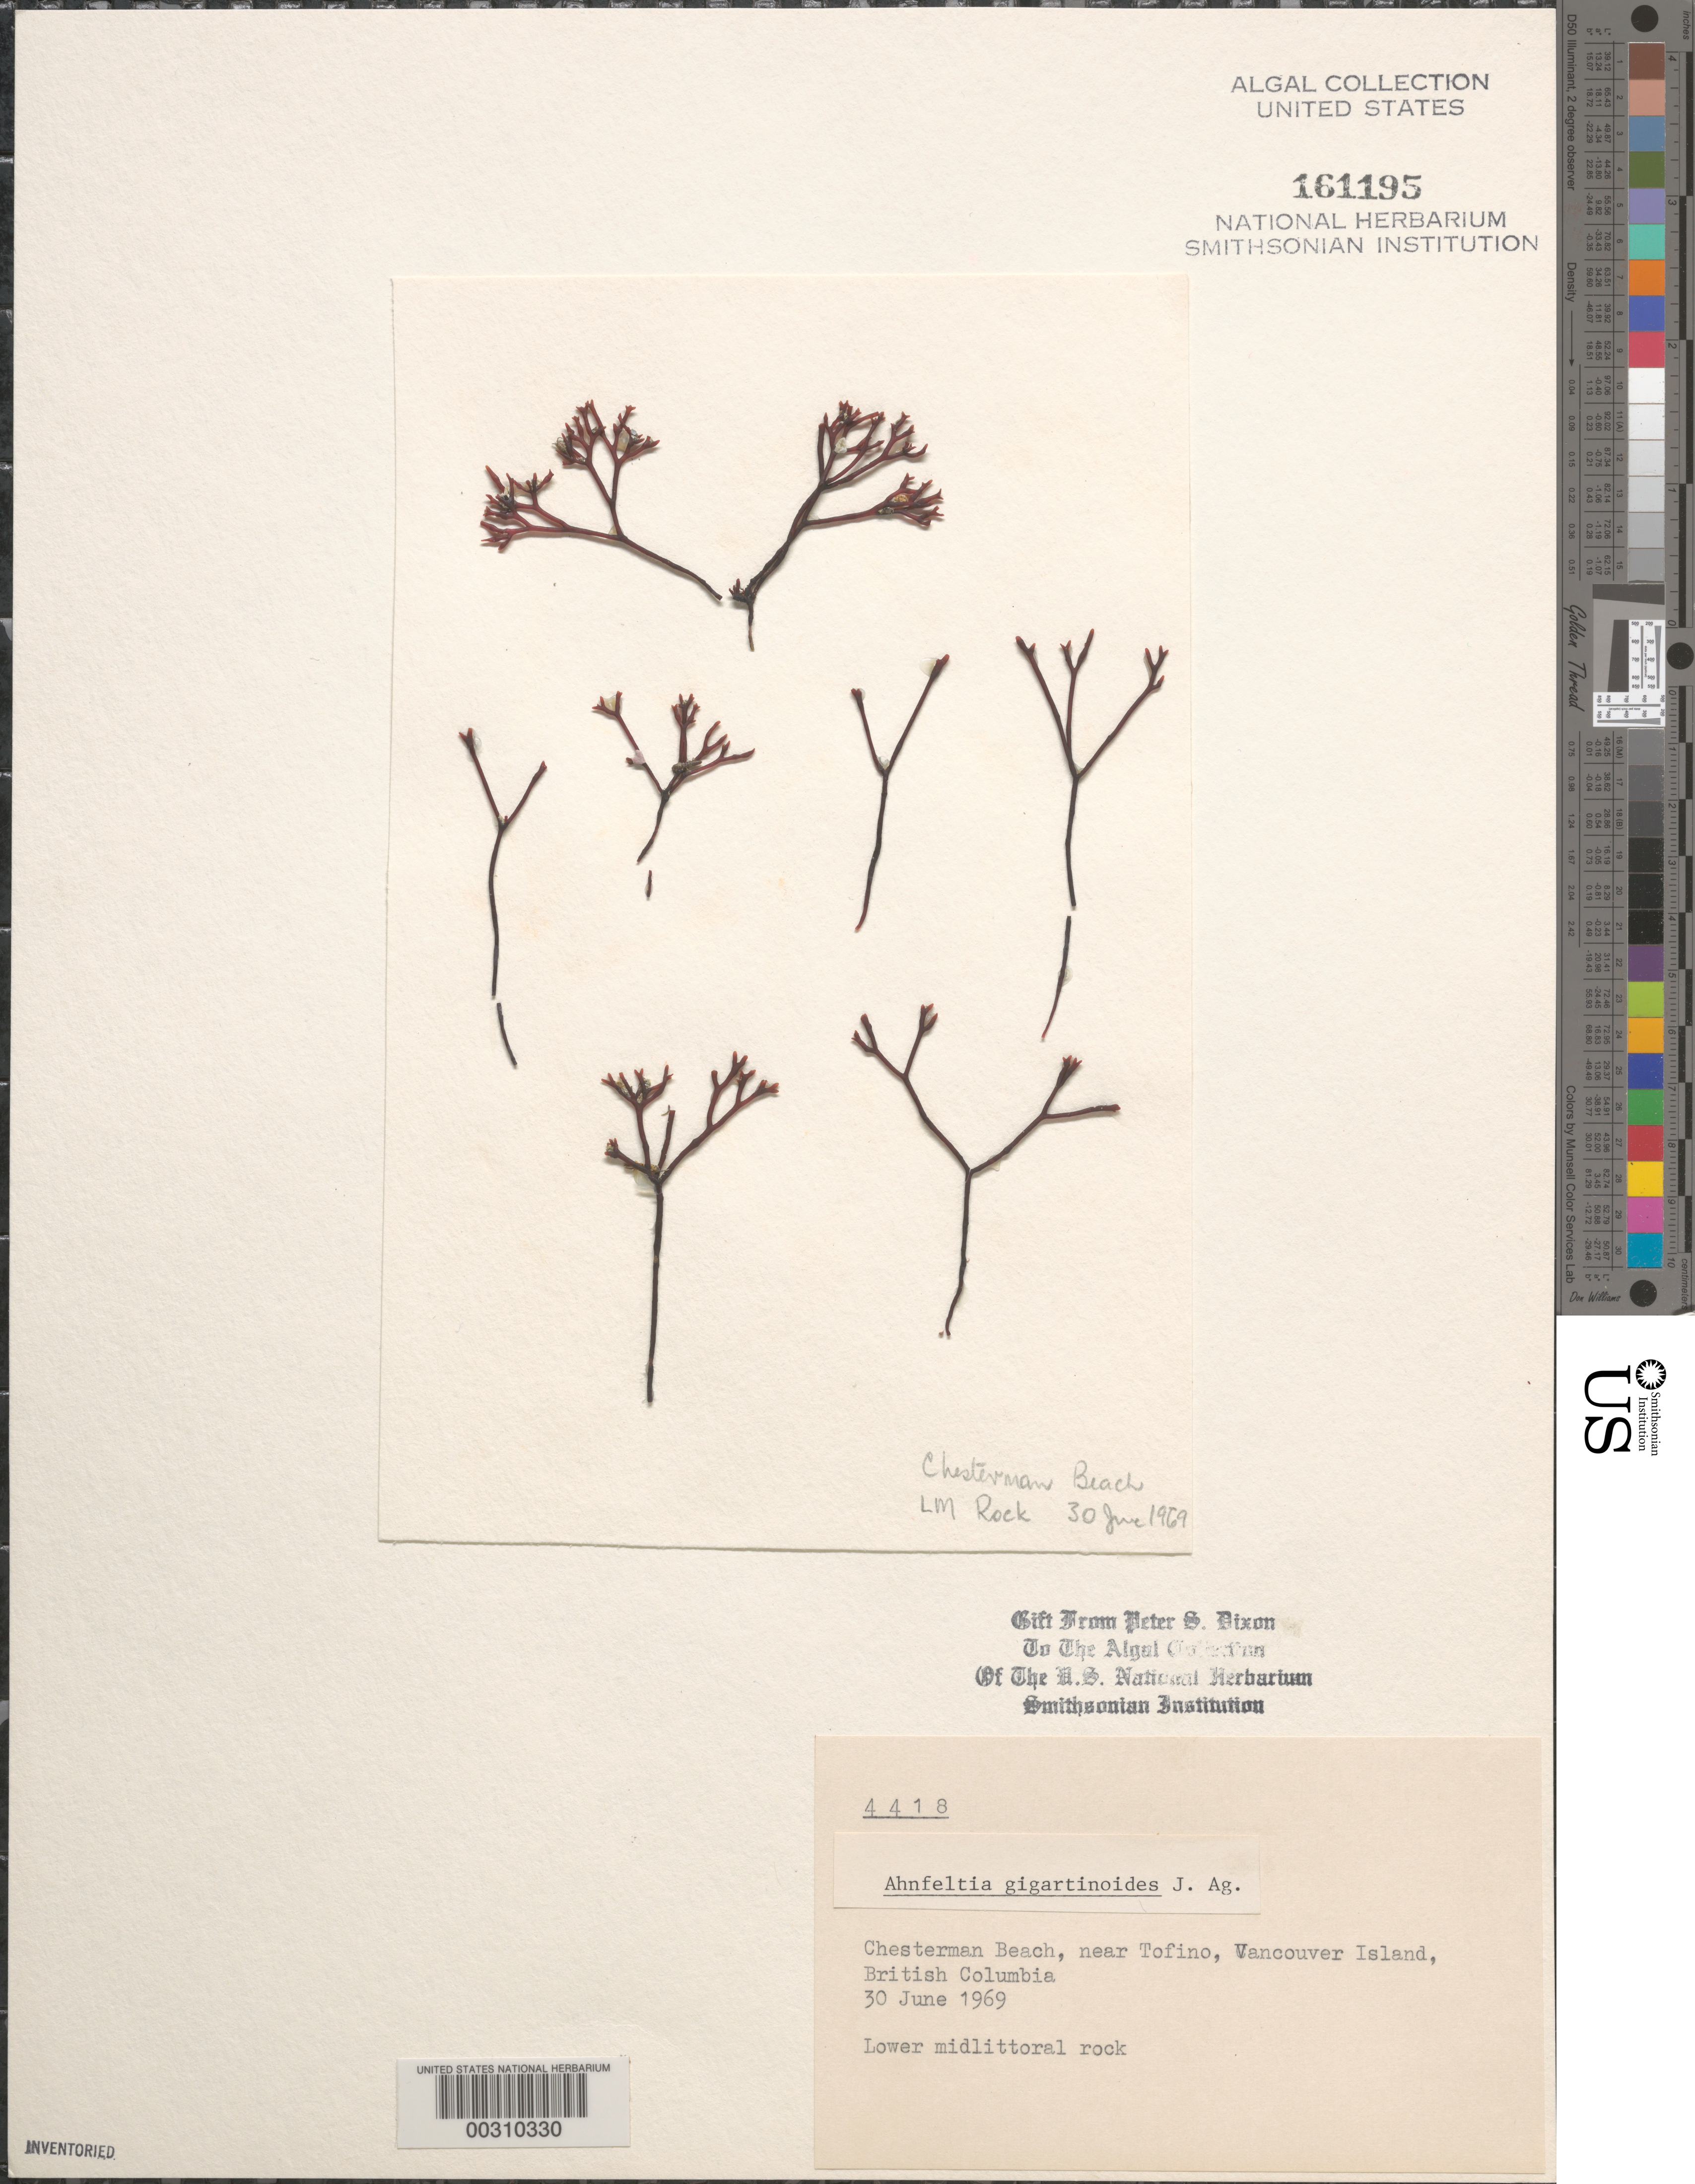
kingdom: Plantae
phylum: Rhodophyta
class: Florideophyceae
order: Ahnfeltiales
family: Ahnfeltiaceae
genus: Ahnfeltia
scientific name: Ahnfeltia gigartinoides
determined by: Dixon, P. S.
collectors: P. S. Dixon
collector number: PSD 4418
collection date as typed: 30 Jun 1969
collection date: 1969-06-30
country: Canada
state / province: British Columbia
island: Vancouver Island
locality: Chesterman Beach, near Tofino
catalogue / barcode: US 161195